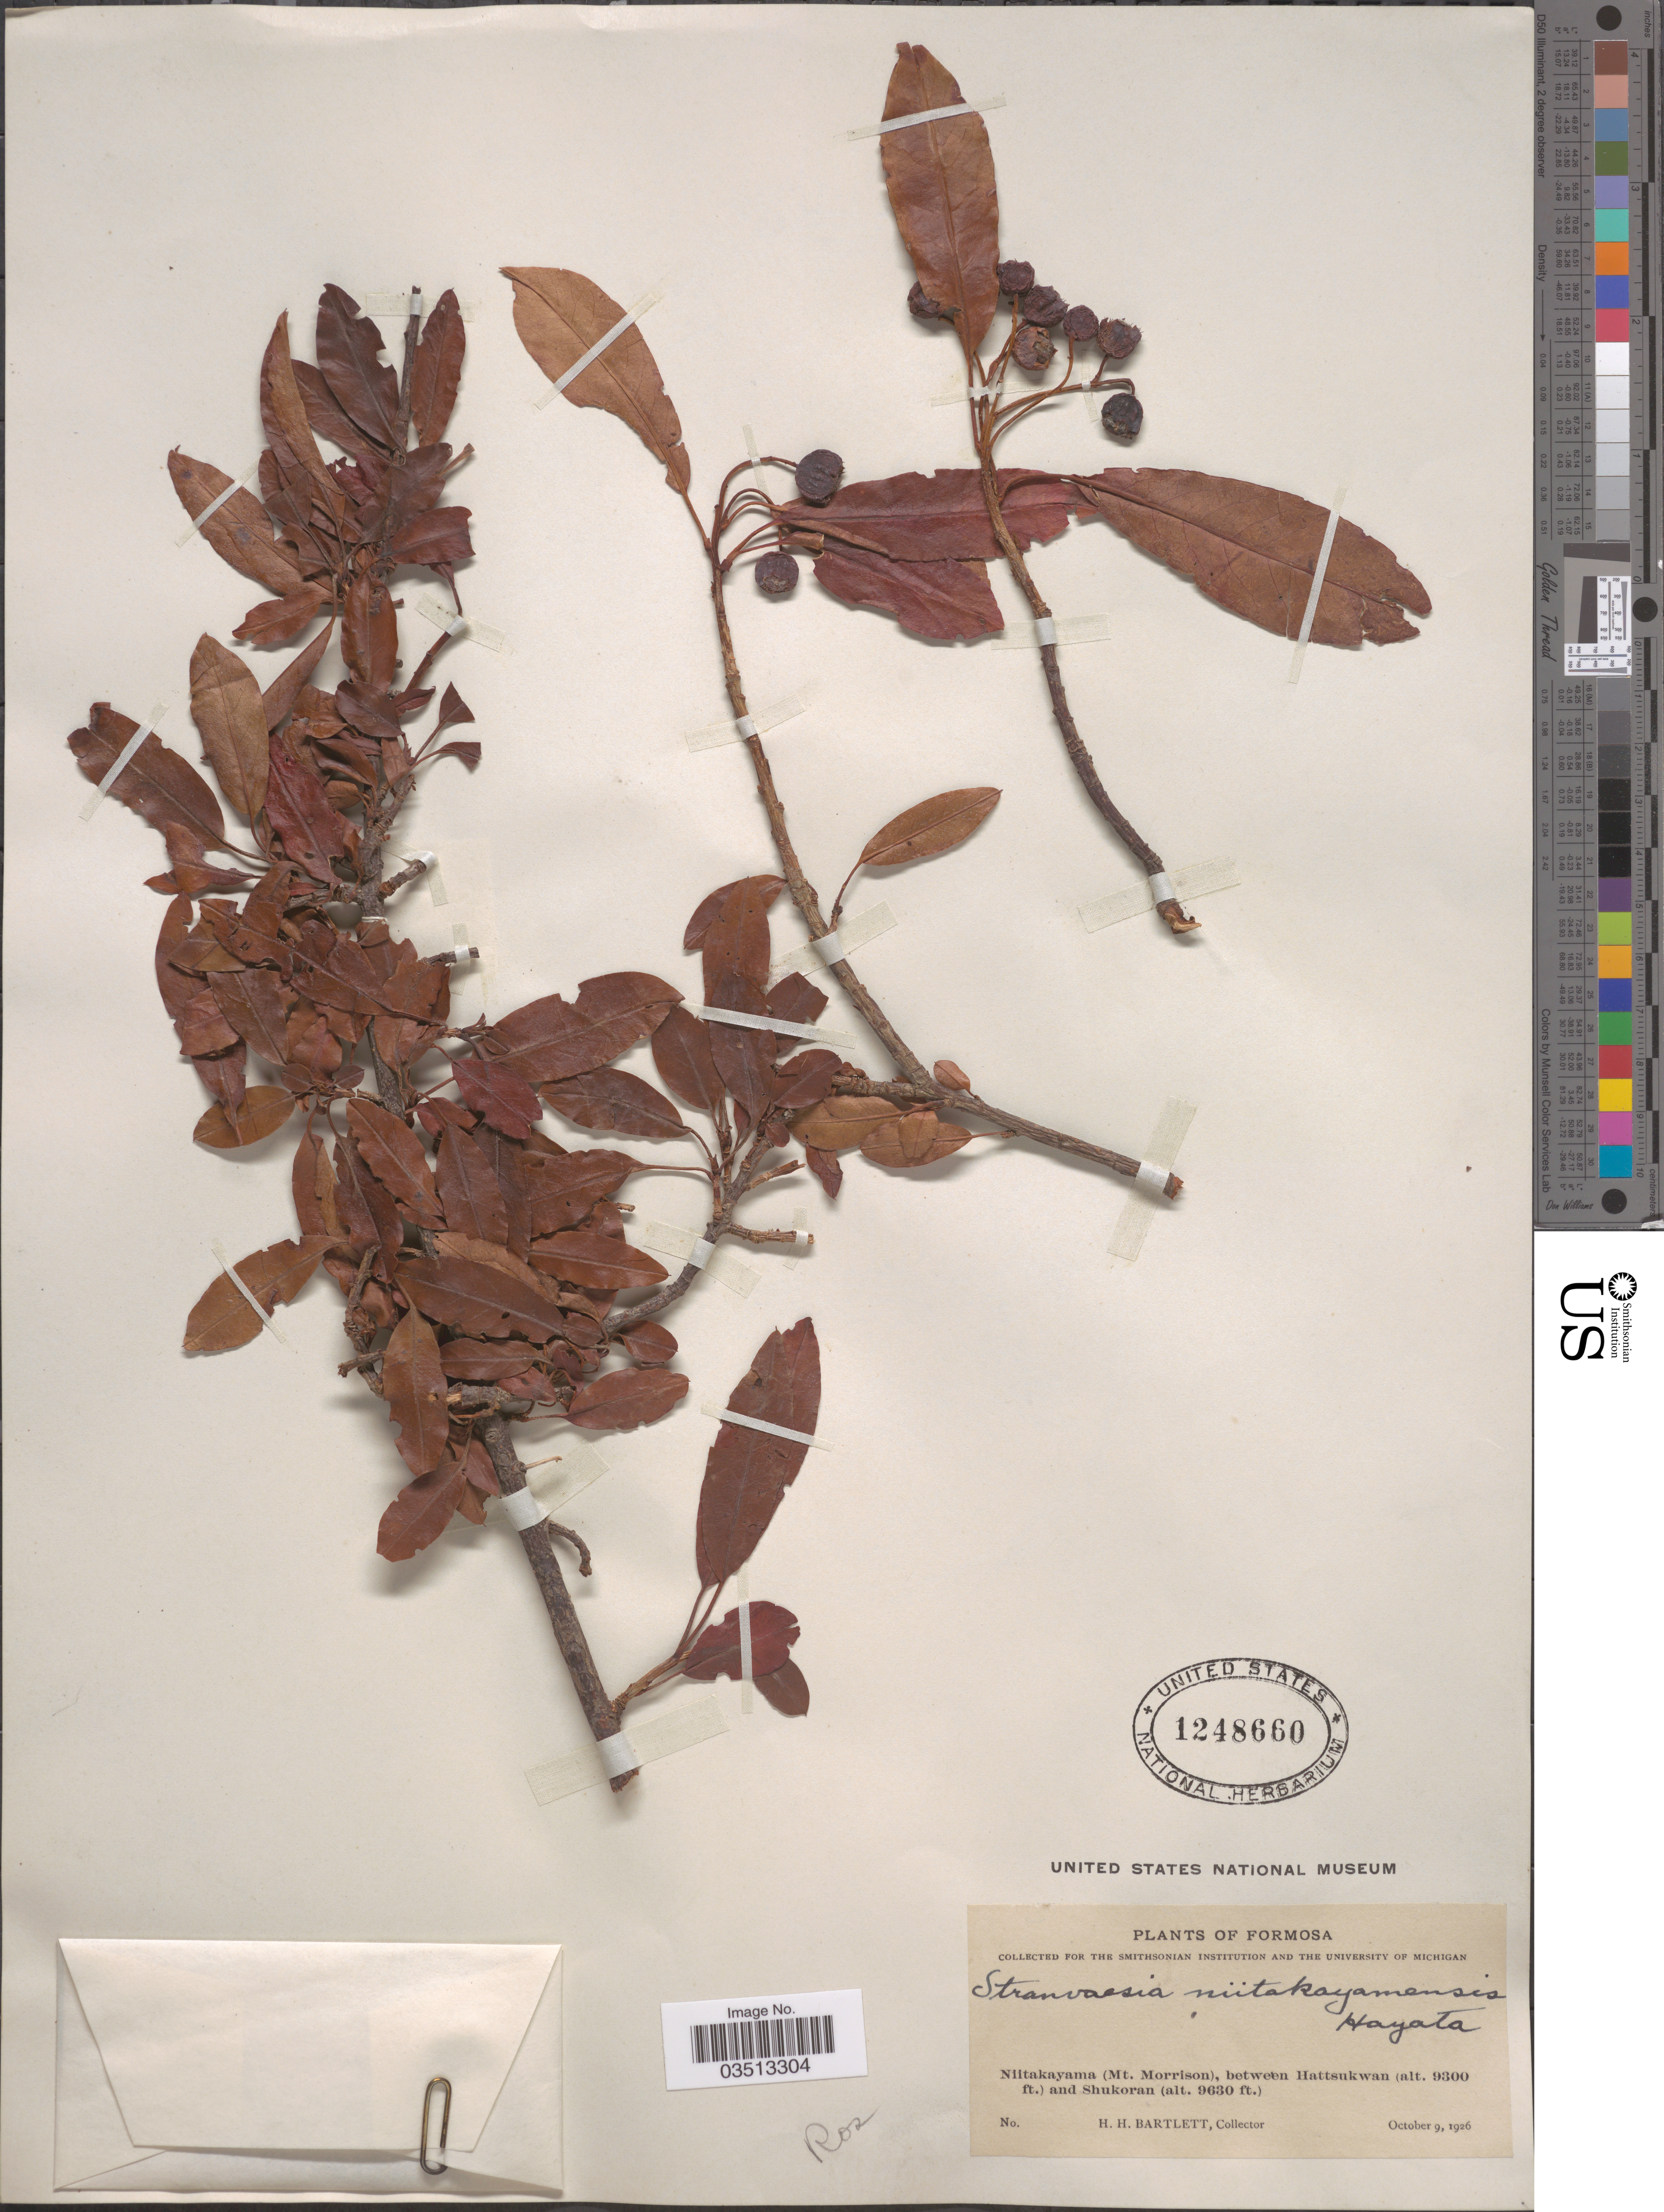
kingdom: Plantae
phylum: Tracheophyta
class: Magnoliopsida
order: Rosales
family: Rosaceae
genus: Stranvaesia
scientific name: Stranvaesia niitakayamensis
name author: (Hayata) Hayata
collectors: H. H. Bartlett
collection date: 1926-10-09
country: Taiwan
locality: Formosa. Niitakayama (Mt. Morrison), between Hattsukwan and Shukoran.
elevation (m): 2835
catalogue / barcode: US 1248660